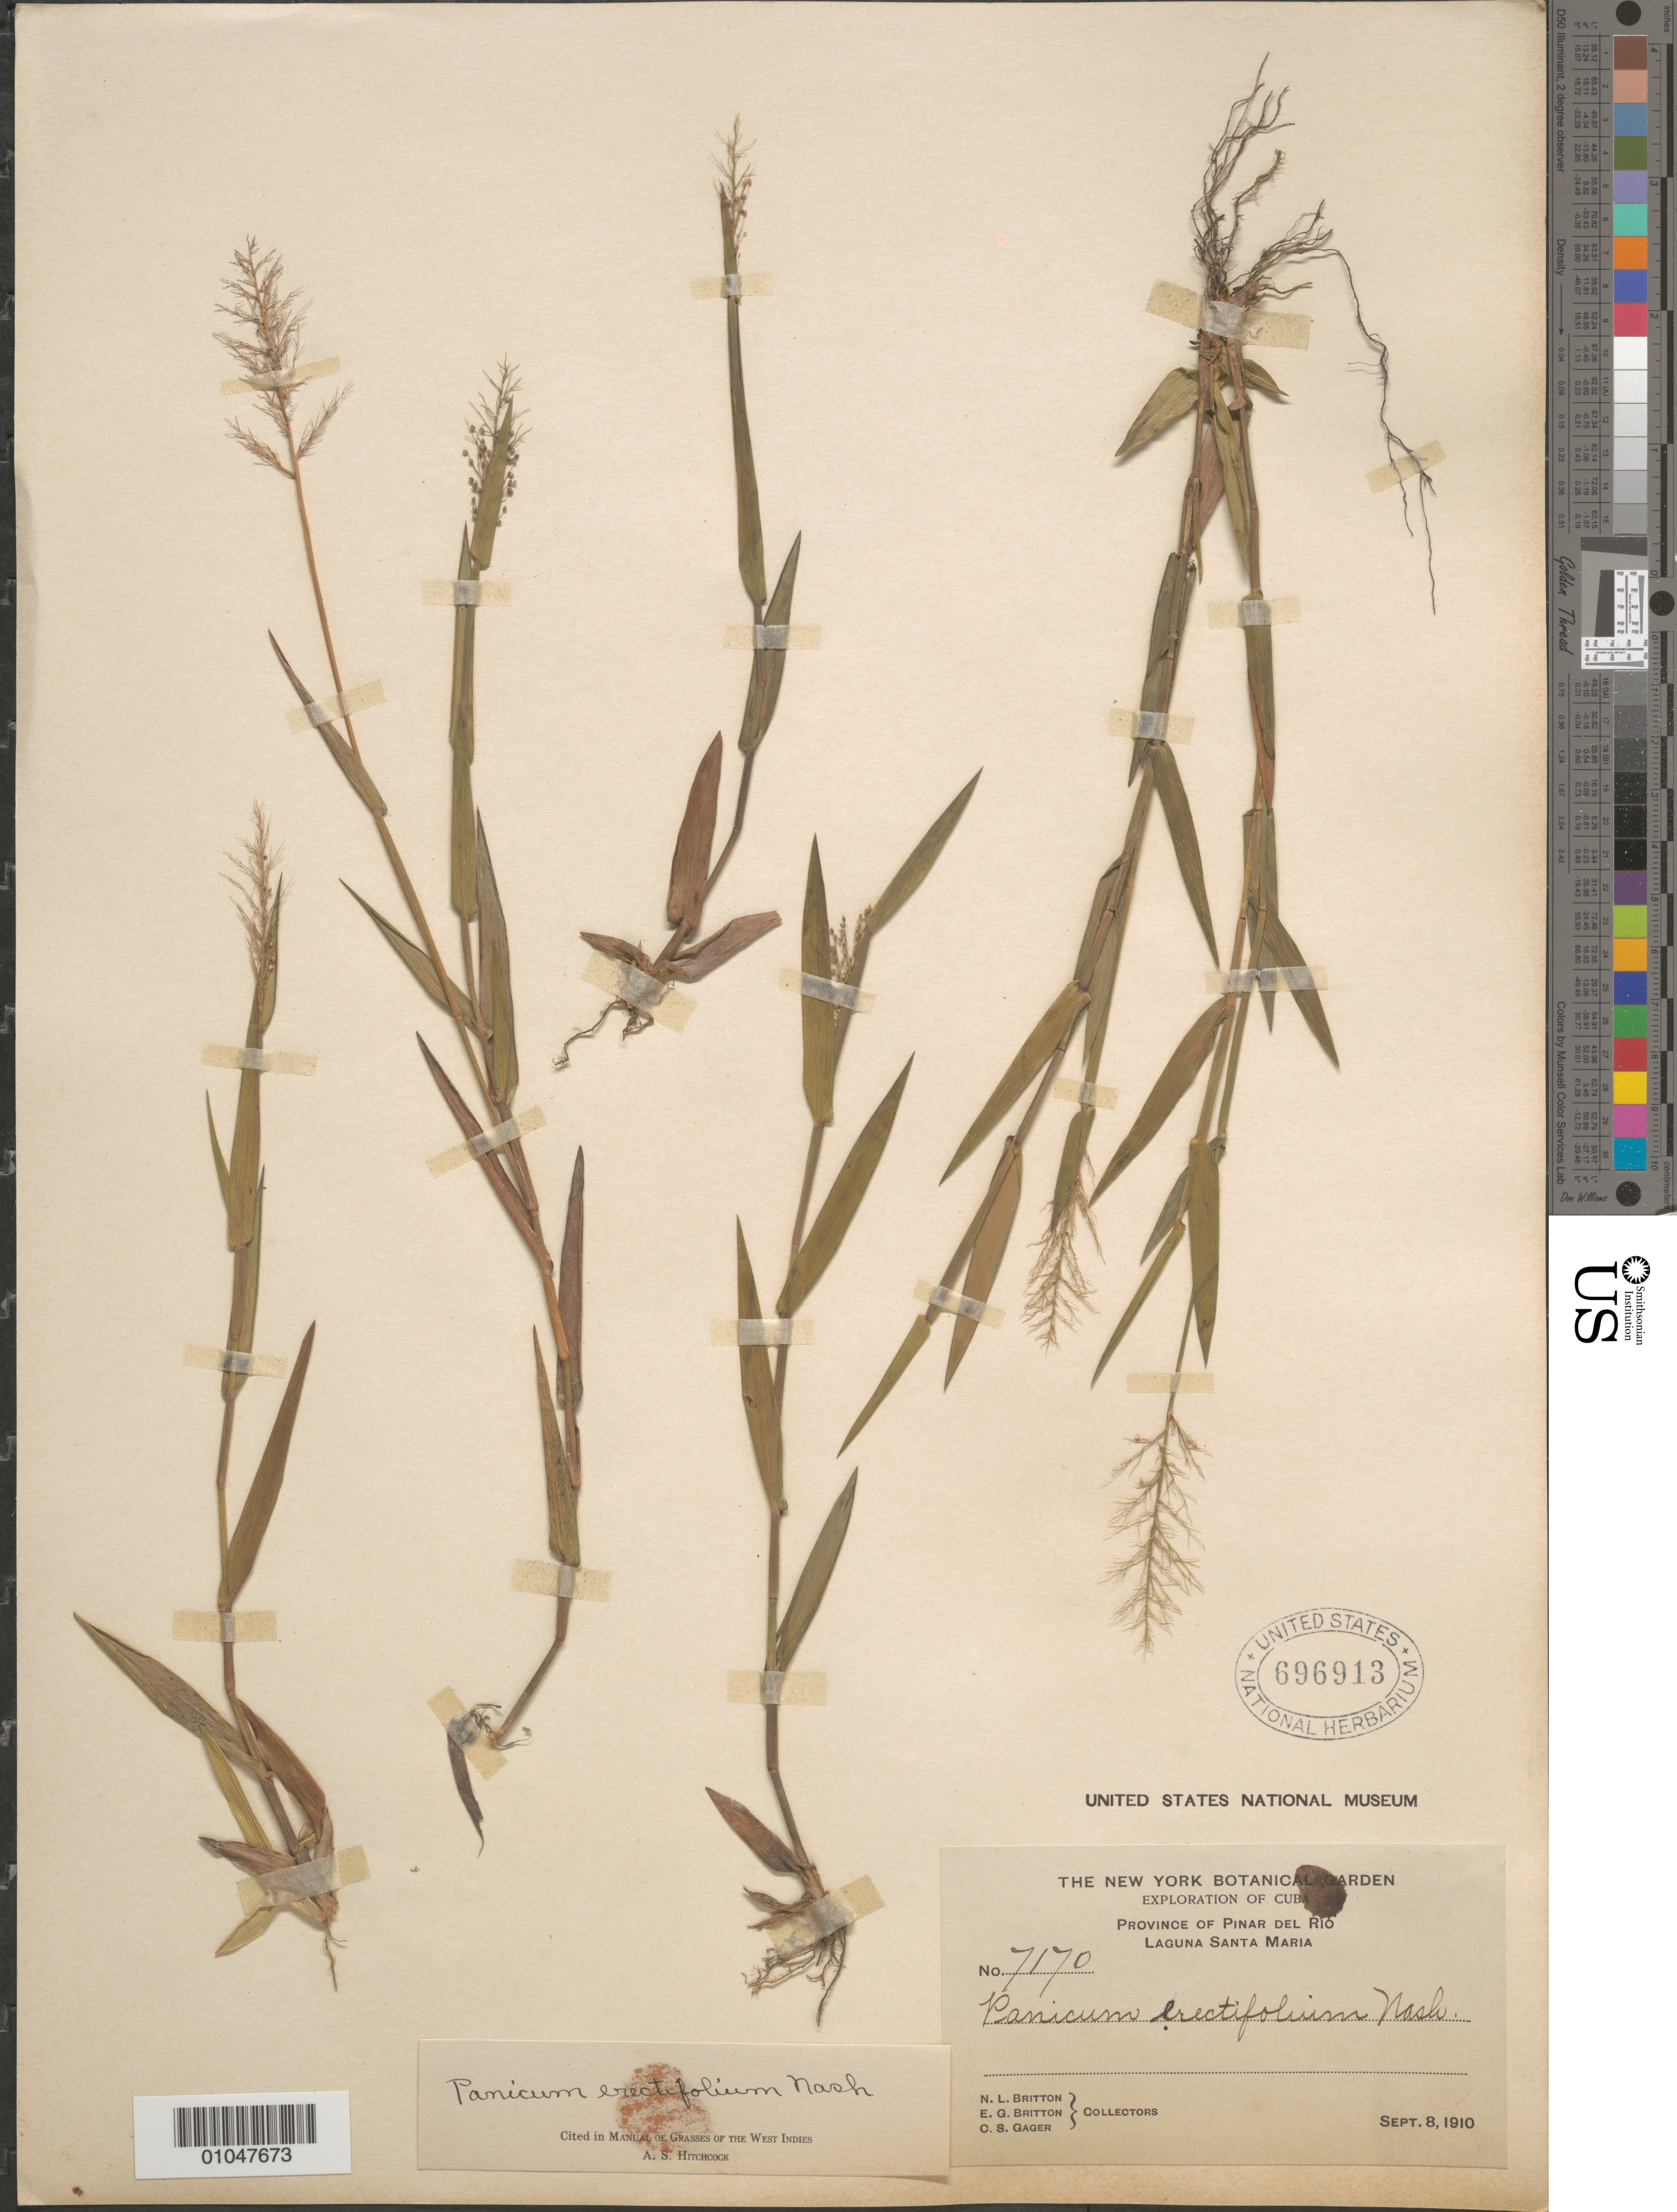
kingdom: Plantae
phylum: Tracheophyta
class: Liliopsida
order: Poales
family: Poaceae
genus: Panicum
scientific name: Panicum erectifolium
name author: Nash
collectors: N. Britton, E. G. Britton & C. Gager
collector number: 7170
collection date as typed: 08 Sep 1910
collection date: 1910-09-08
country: Cuba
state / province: Pinar del Rio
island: Cuba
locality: Laguna, Santa Maria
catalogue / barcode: US 696913